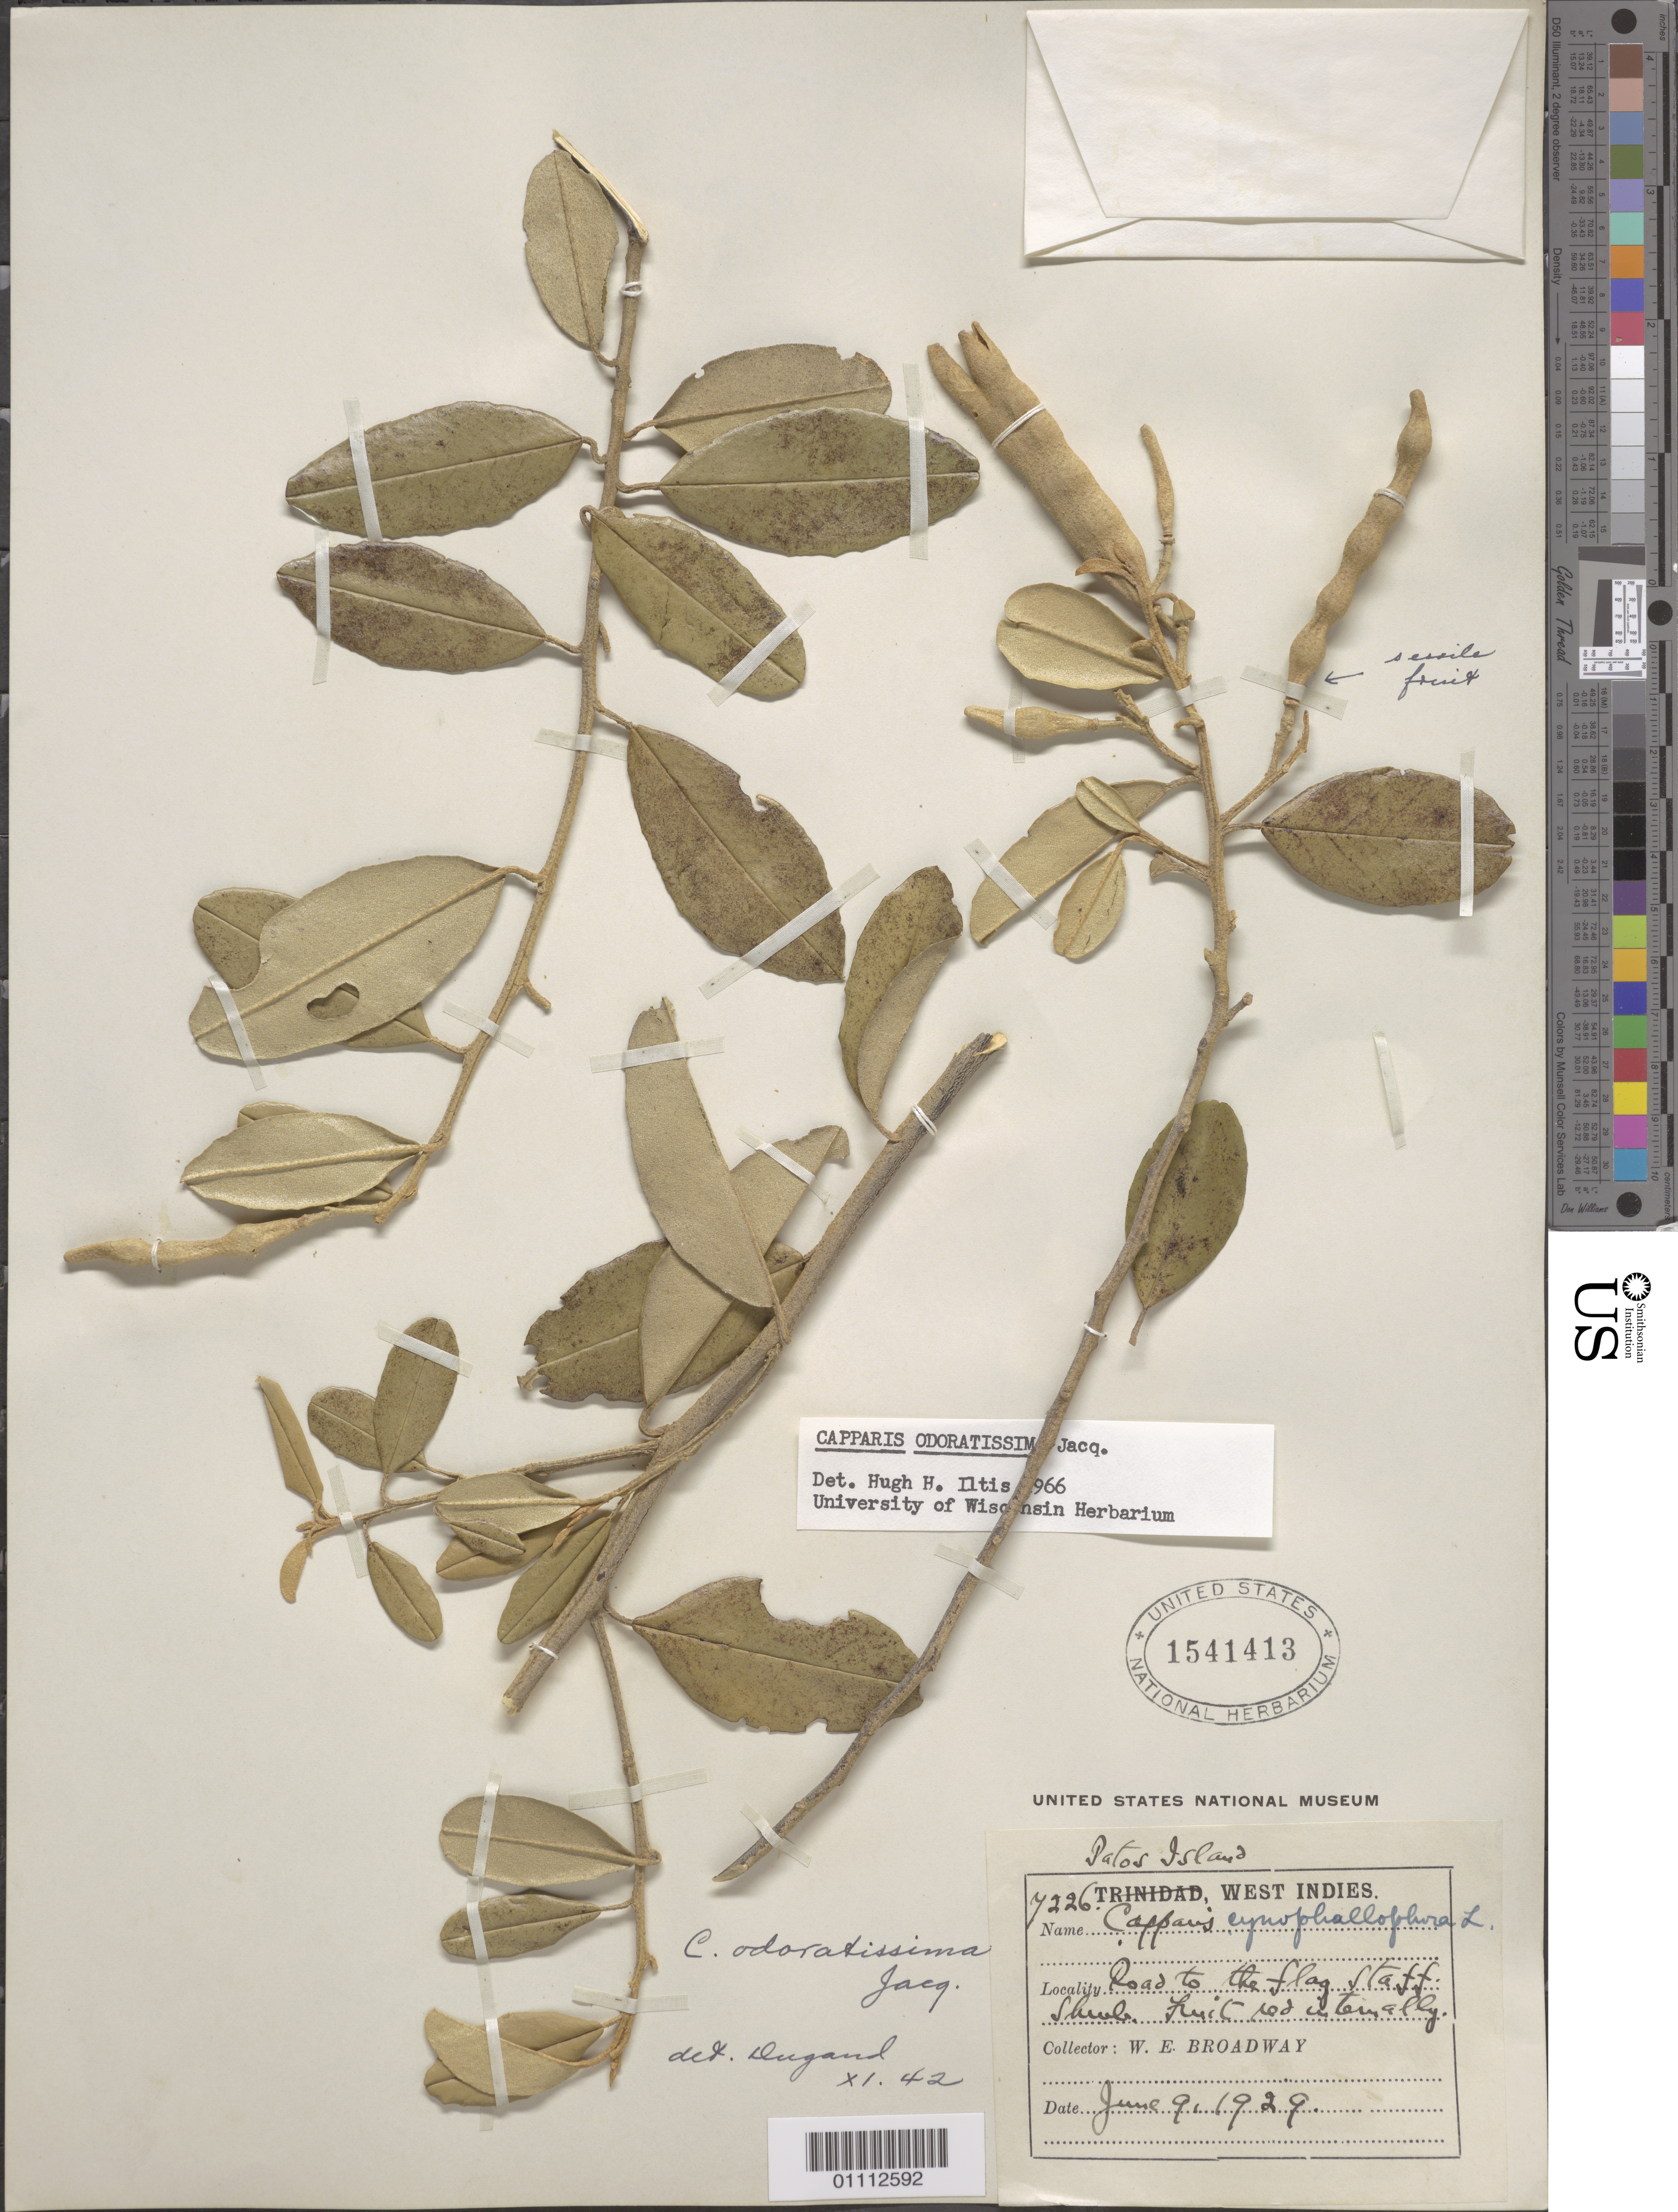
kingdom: Plantae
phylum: Tracheophyta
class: Magnoliopsida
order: Brassicales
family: Capparaceae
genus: Quadrella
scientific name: Quadrella odoratissima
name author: (Jacq.) Hutch.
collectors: W. E. Broadway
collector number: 4226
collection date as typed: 09 Jun 1929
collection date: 1929-06-09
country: Trinidad and Tobago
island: Patos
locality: Road to the flagstaff.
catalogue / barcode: US 1541413